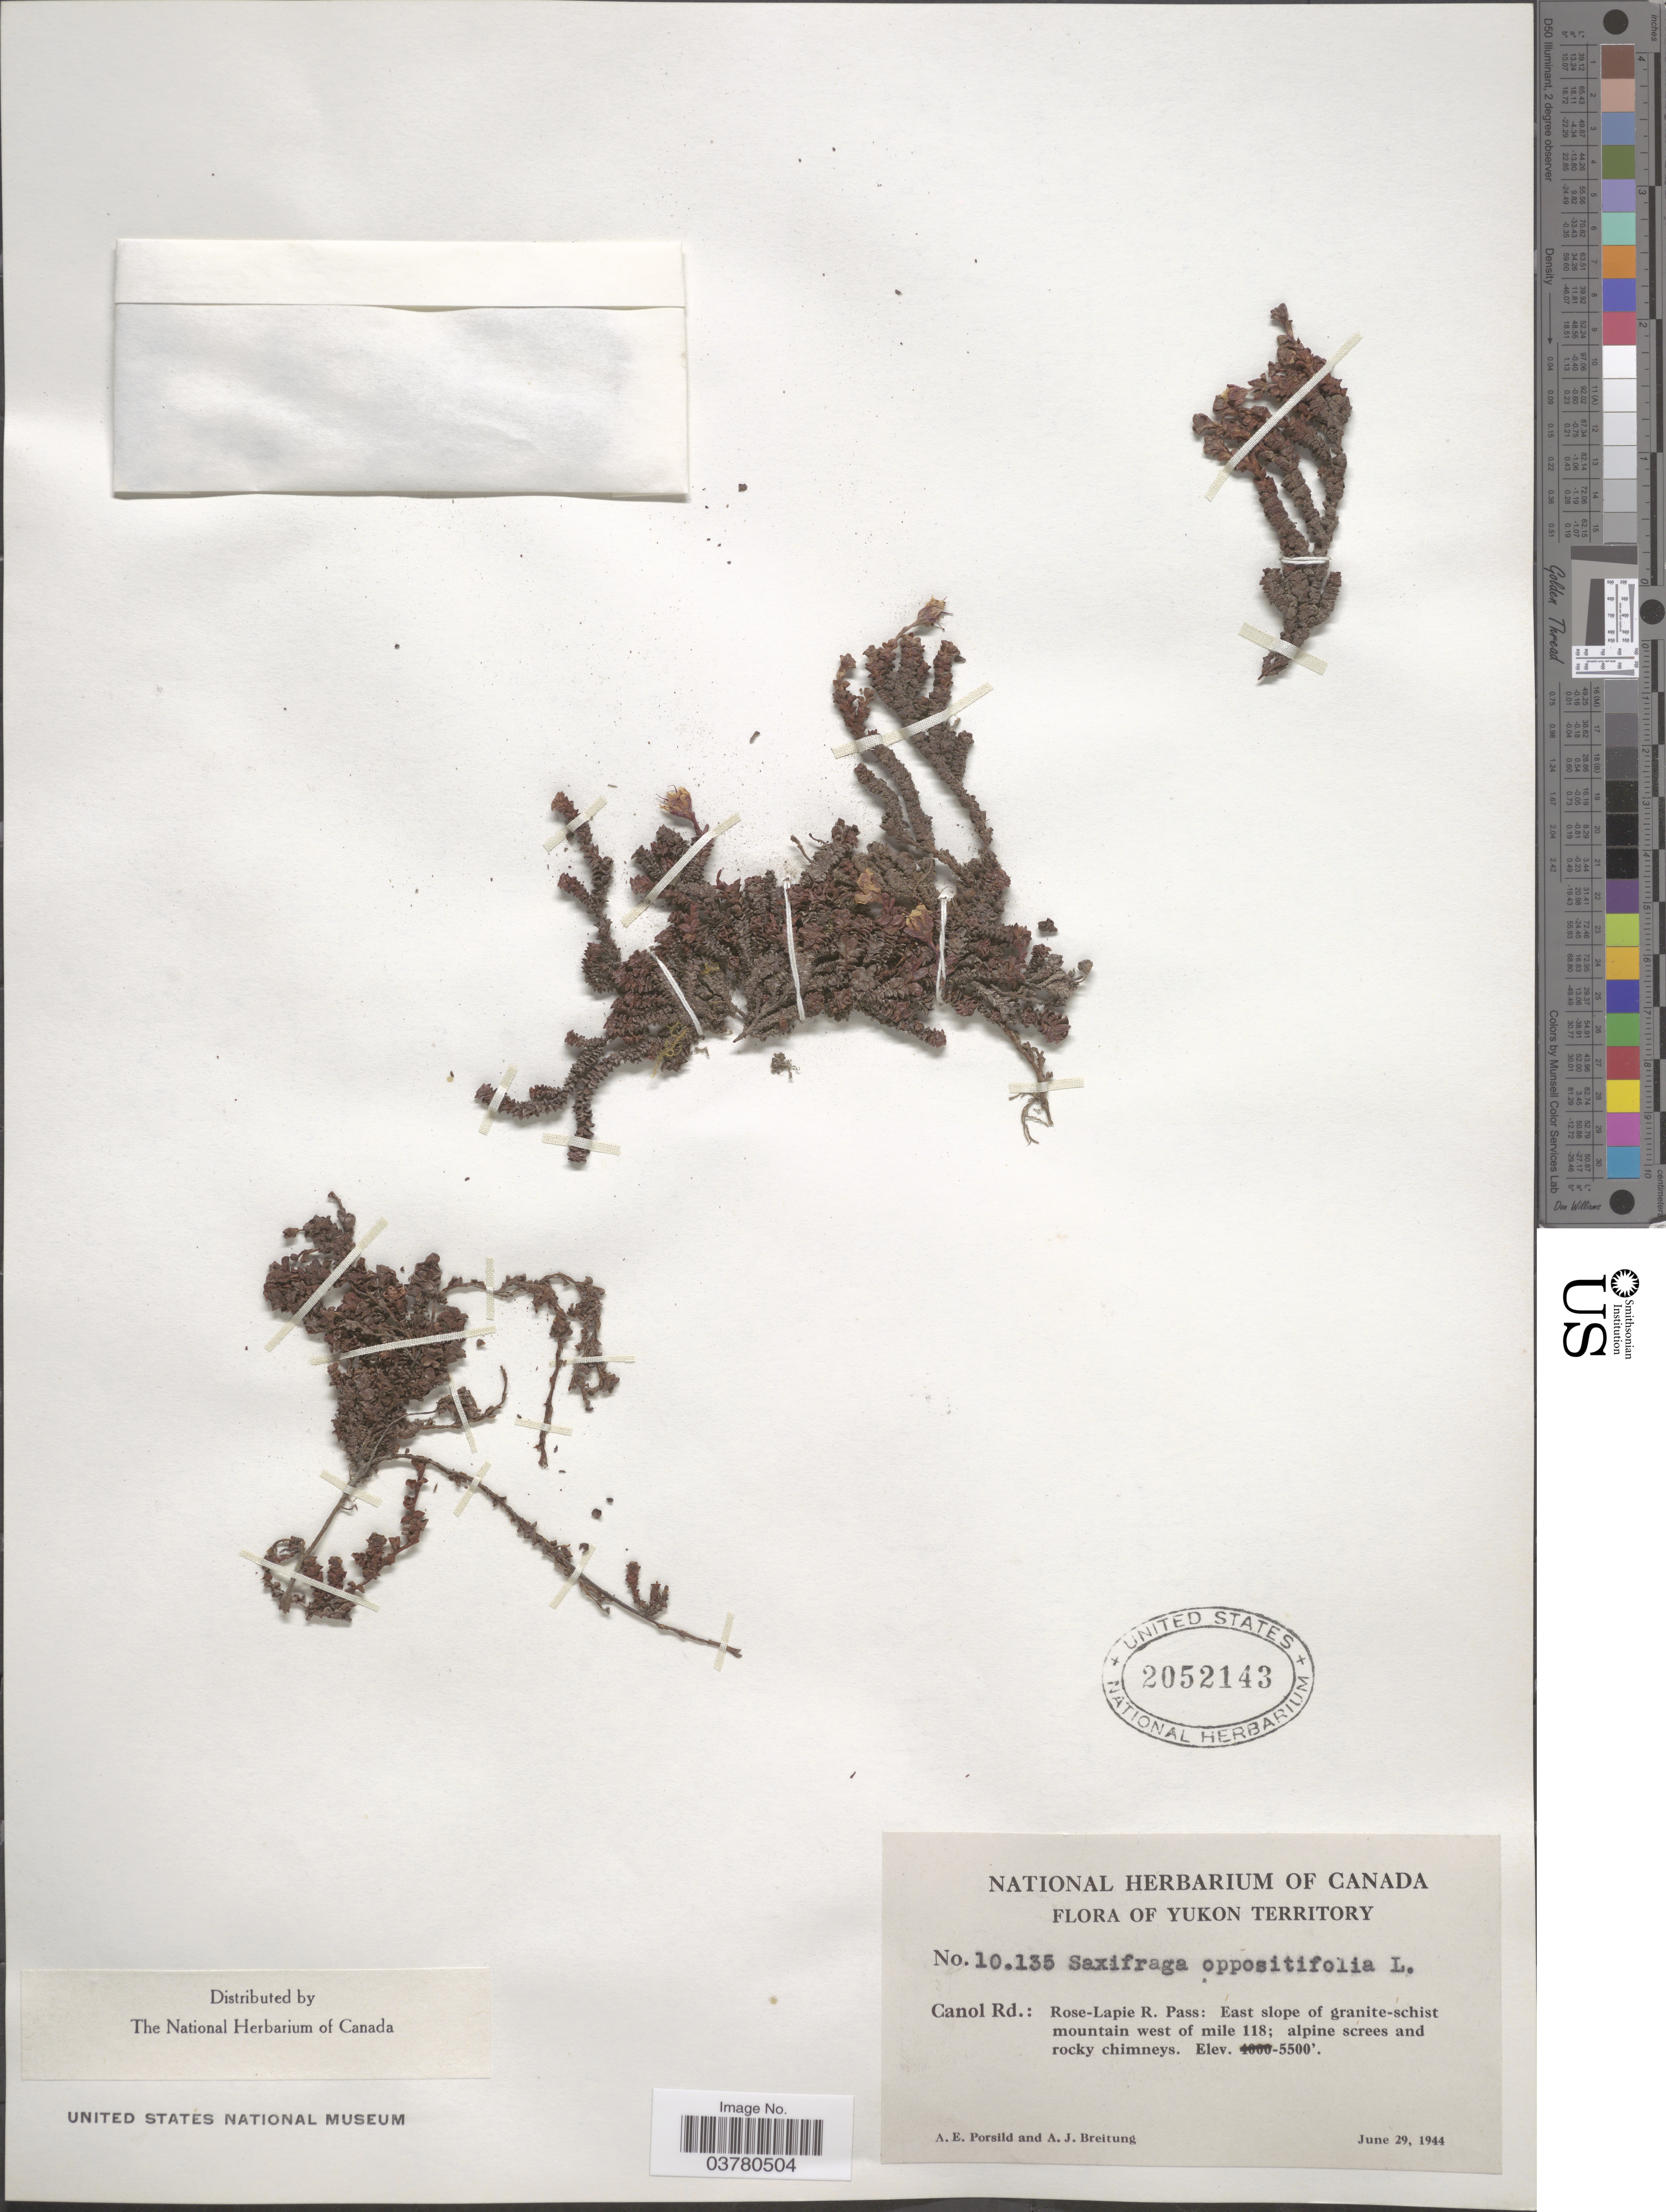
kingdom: Plantae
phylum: Tracheophyta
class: Magnoliopsida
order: Saxifragales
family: Saxifragaceae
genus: Saxifraga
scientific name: Saxifraga oppositifolia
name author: L.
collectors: A. E. Porsild & A. Breitung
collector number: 10135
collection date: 1944-06-29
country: Canada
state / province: Yukon Territory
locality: Canol Rd.: Rose-Lapie R. Pass: East slope of granite-schist mountain west of mile 118.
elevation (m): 1676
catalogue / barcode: US 2052143